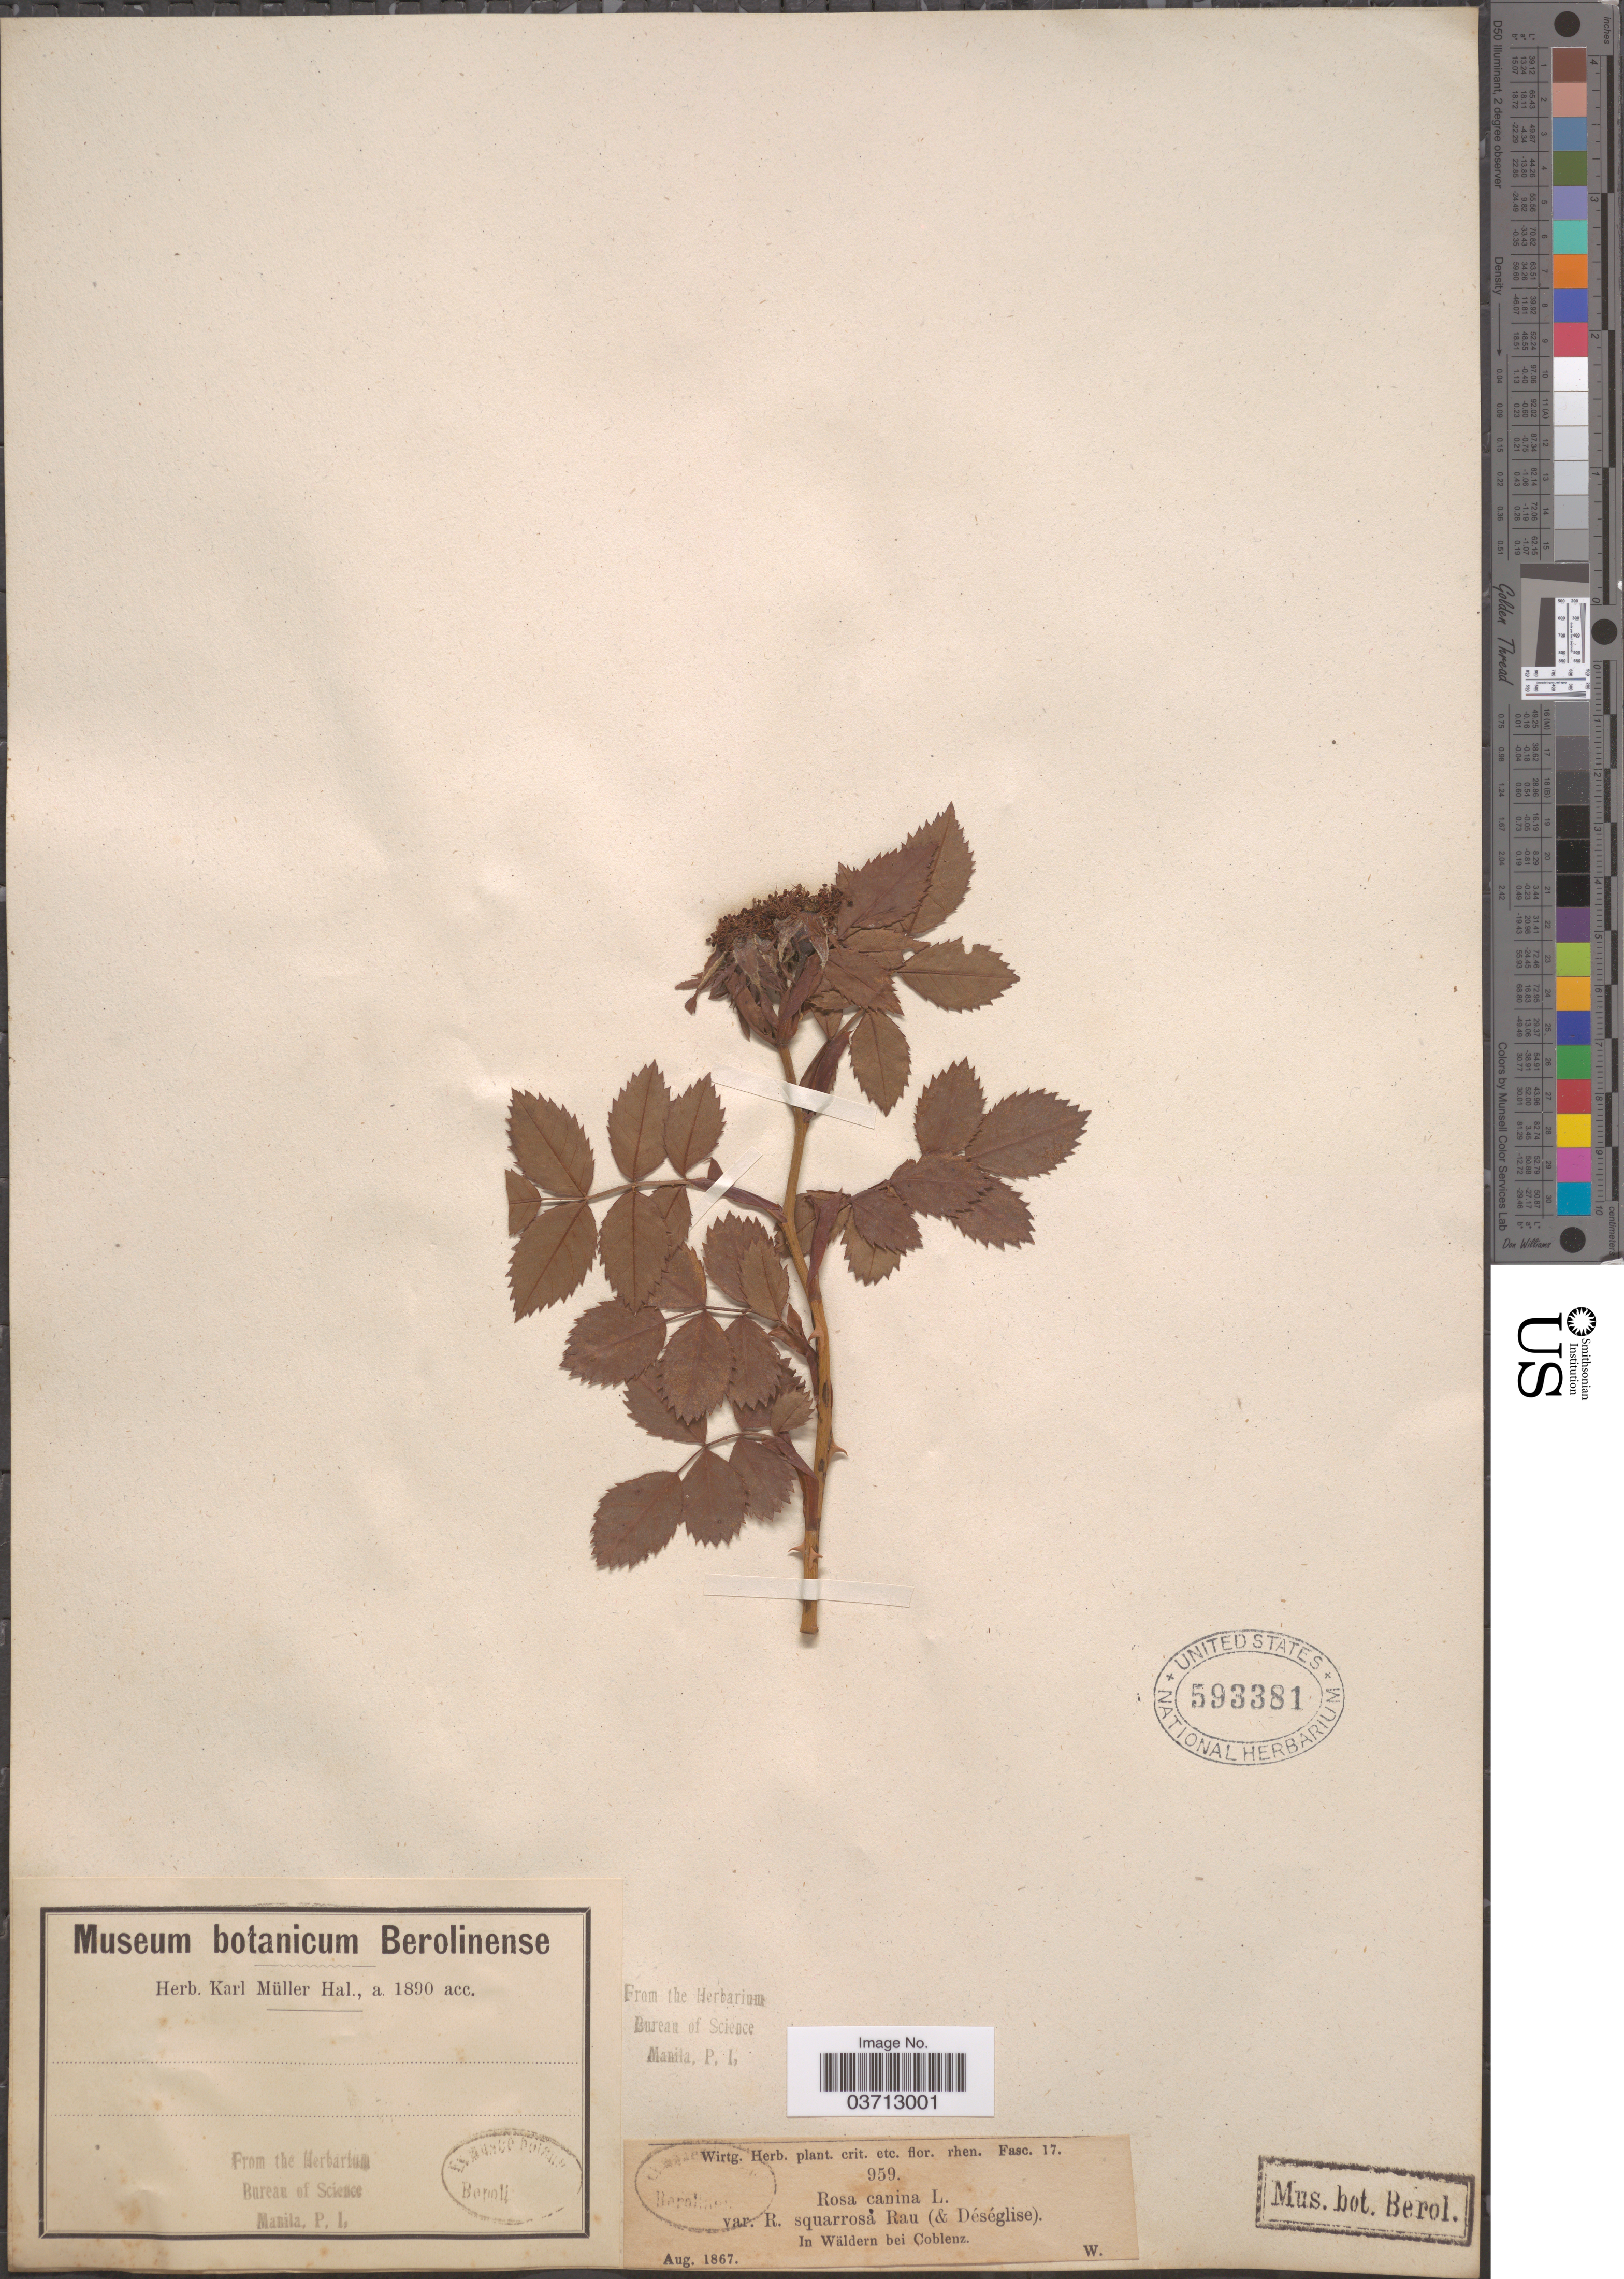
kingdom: Plantae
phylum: Tracheophyta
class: Magnoliopsida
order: Rosales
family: Rosaceae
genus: Rosa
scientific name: Rosa canina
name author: L.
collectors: Wirtg.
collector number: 959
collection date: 1867-08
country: Germany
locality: In Wäldern bei Coblenz.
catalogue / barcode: US 593381